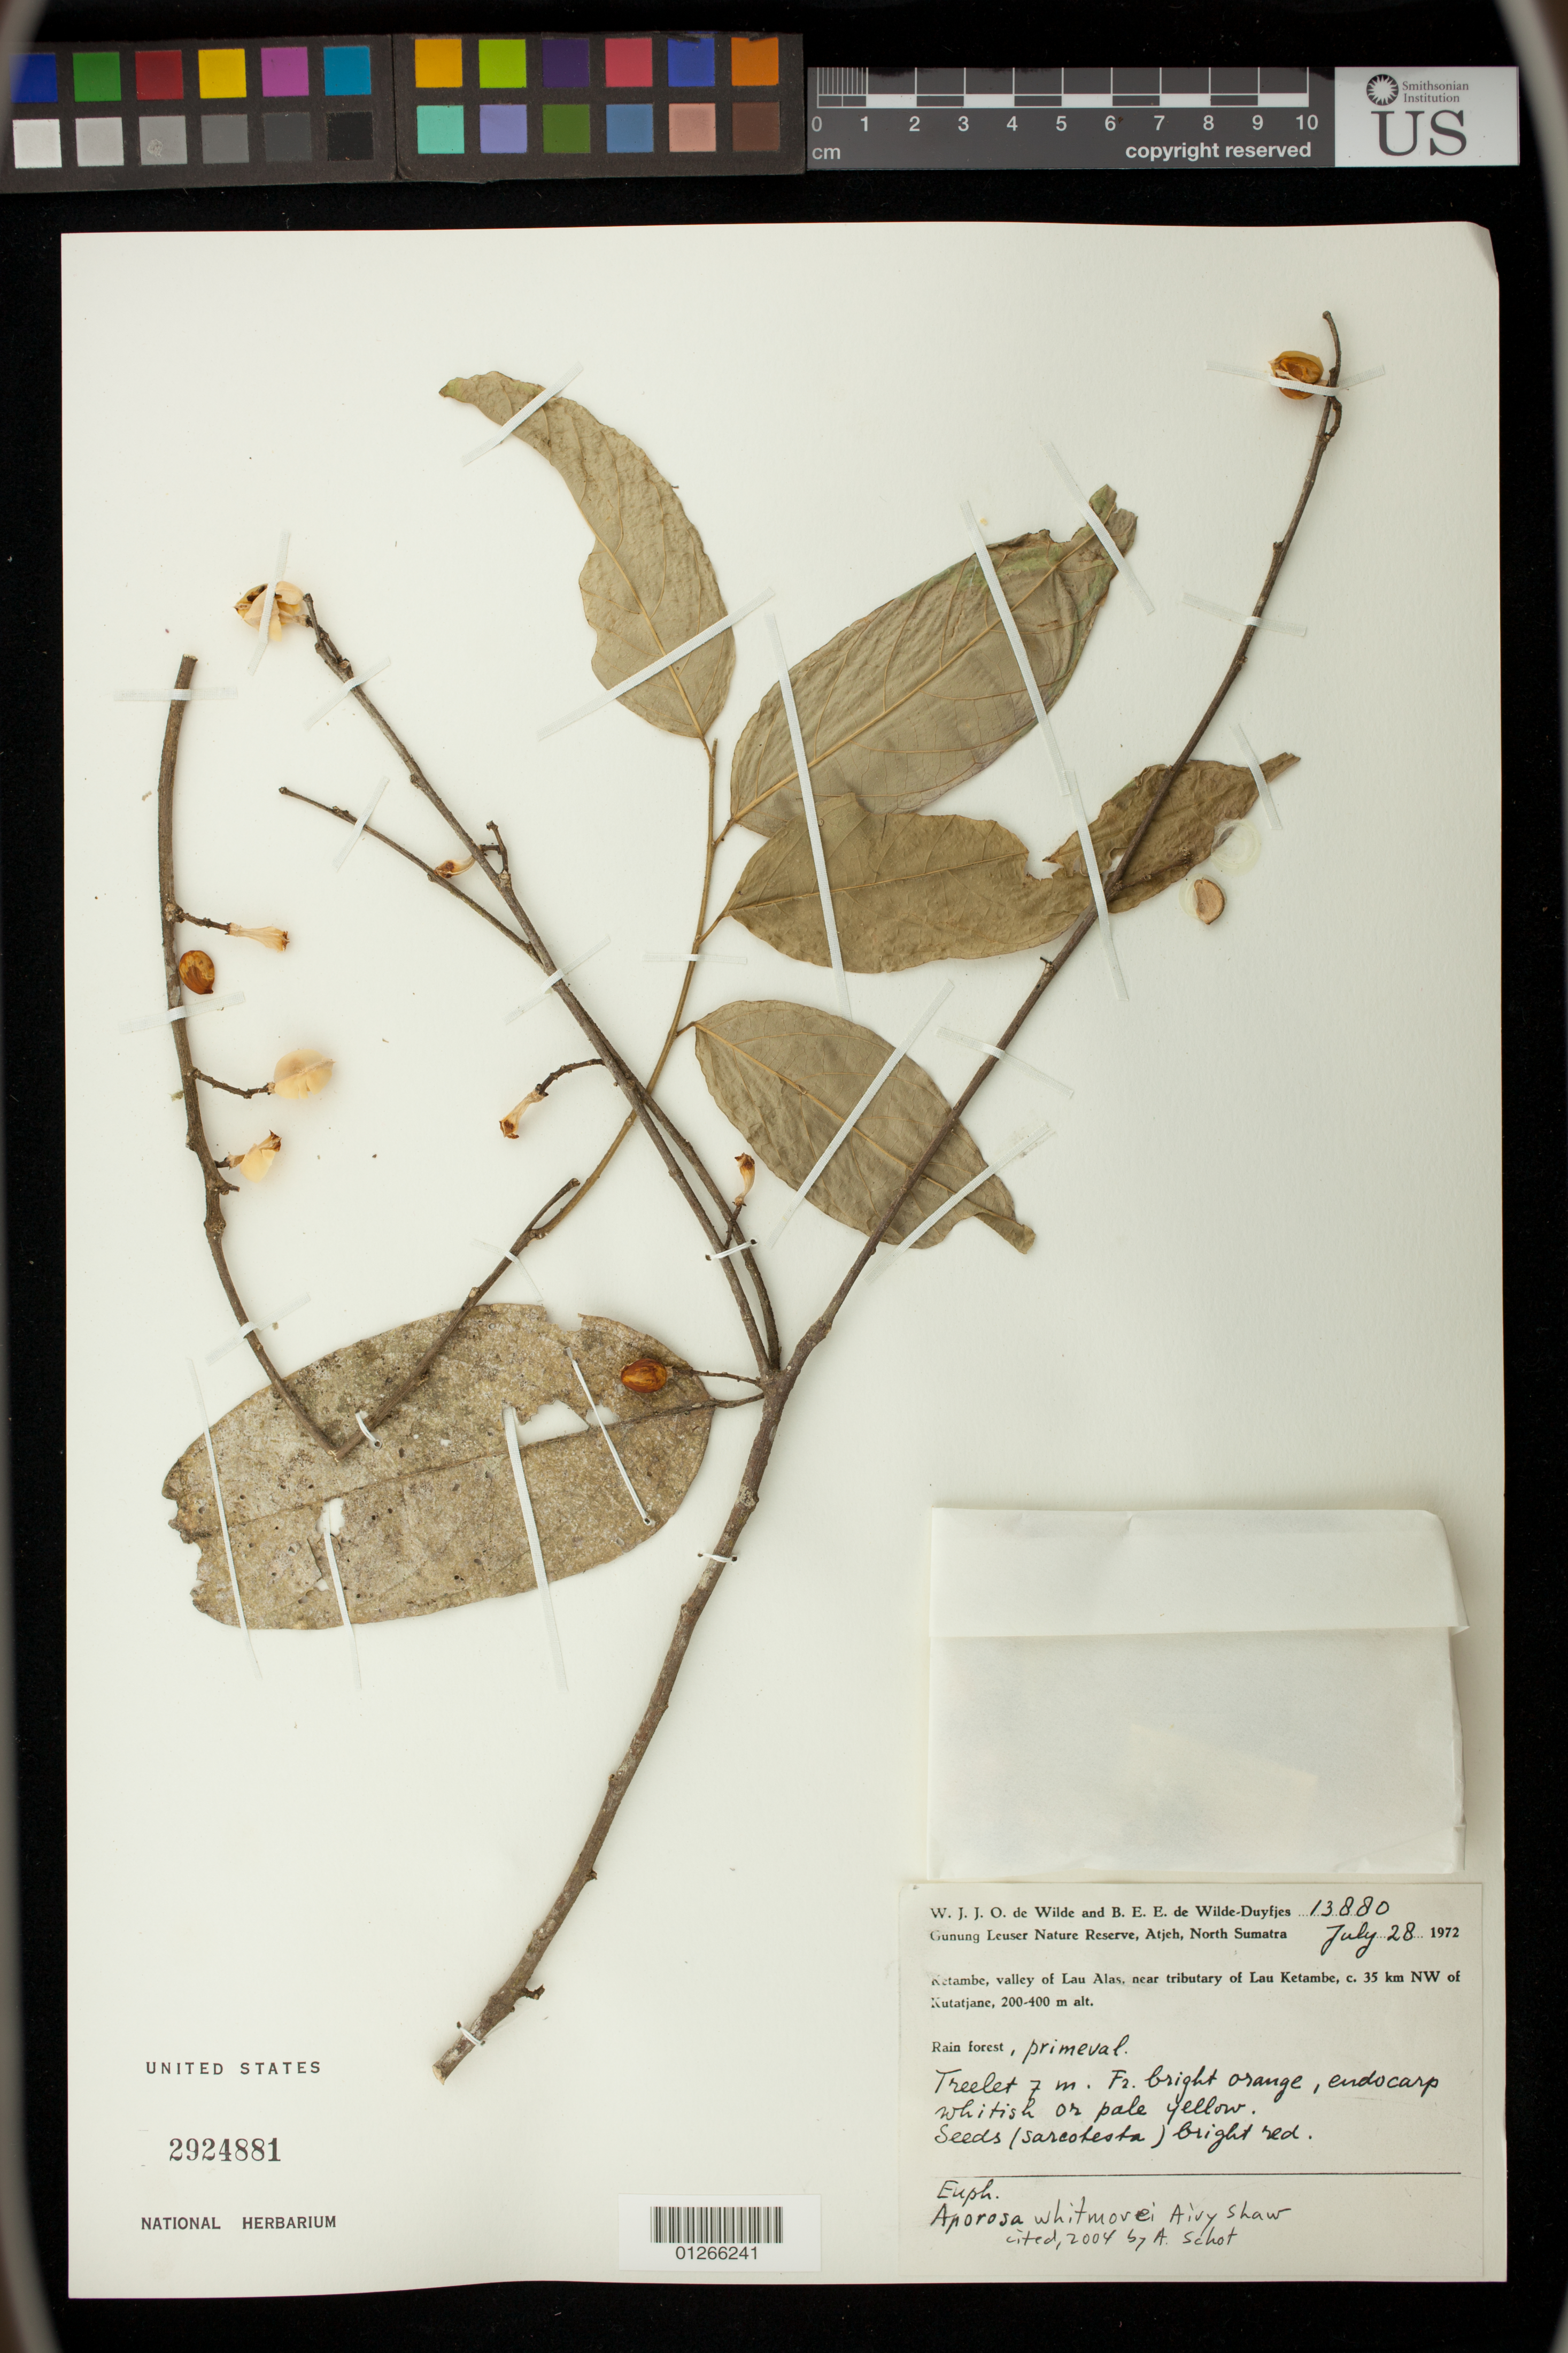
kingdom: Plantae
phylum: Tracheophyta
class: Magnoliopsida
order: Malpighiales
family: Phyllanthaceae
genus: Aporosa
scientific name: Aporosa whitmorei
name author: Airy Shaw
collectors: W. J. de Wilde & B. E. de Wilde-Duyfjes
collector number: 13880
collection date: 1972-07-28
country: Indonesia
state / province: Sumatra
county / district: Aceh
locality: Gunung Leuser Nature Reserve, Atjeh, North Sumatra. Ketambe, valley of Lau Alas, near tributary of Lau Ketambe, c. 35 km NW of Kutatjane.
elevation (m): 200